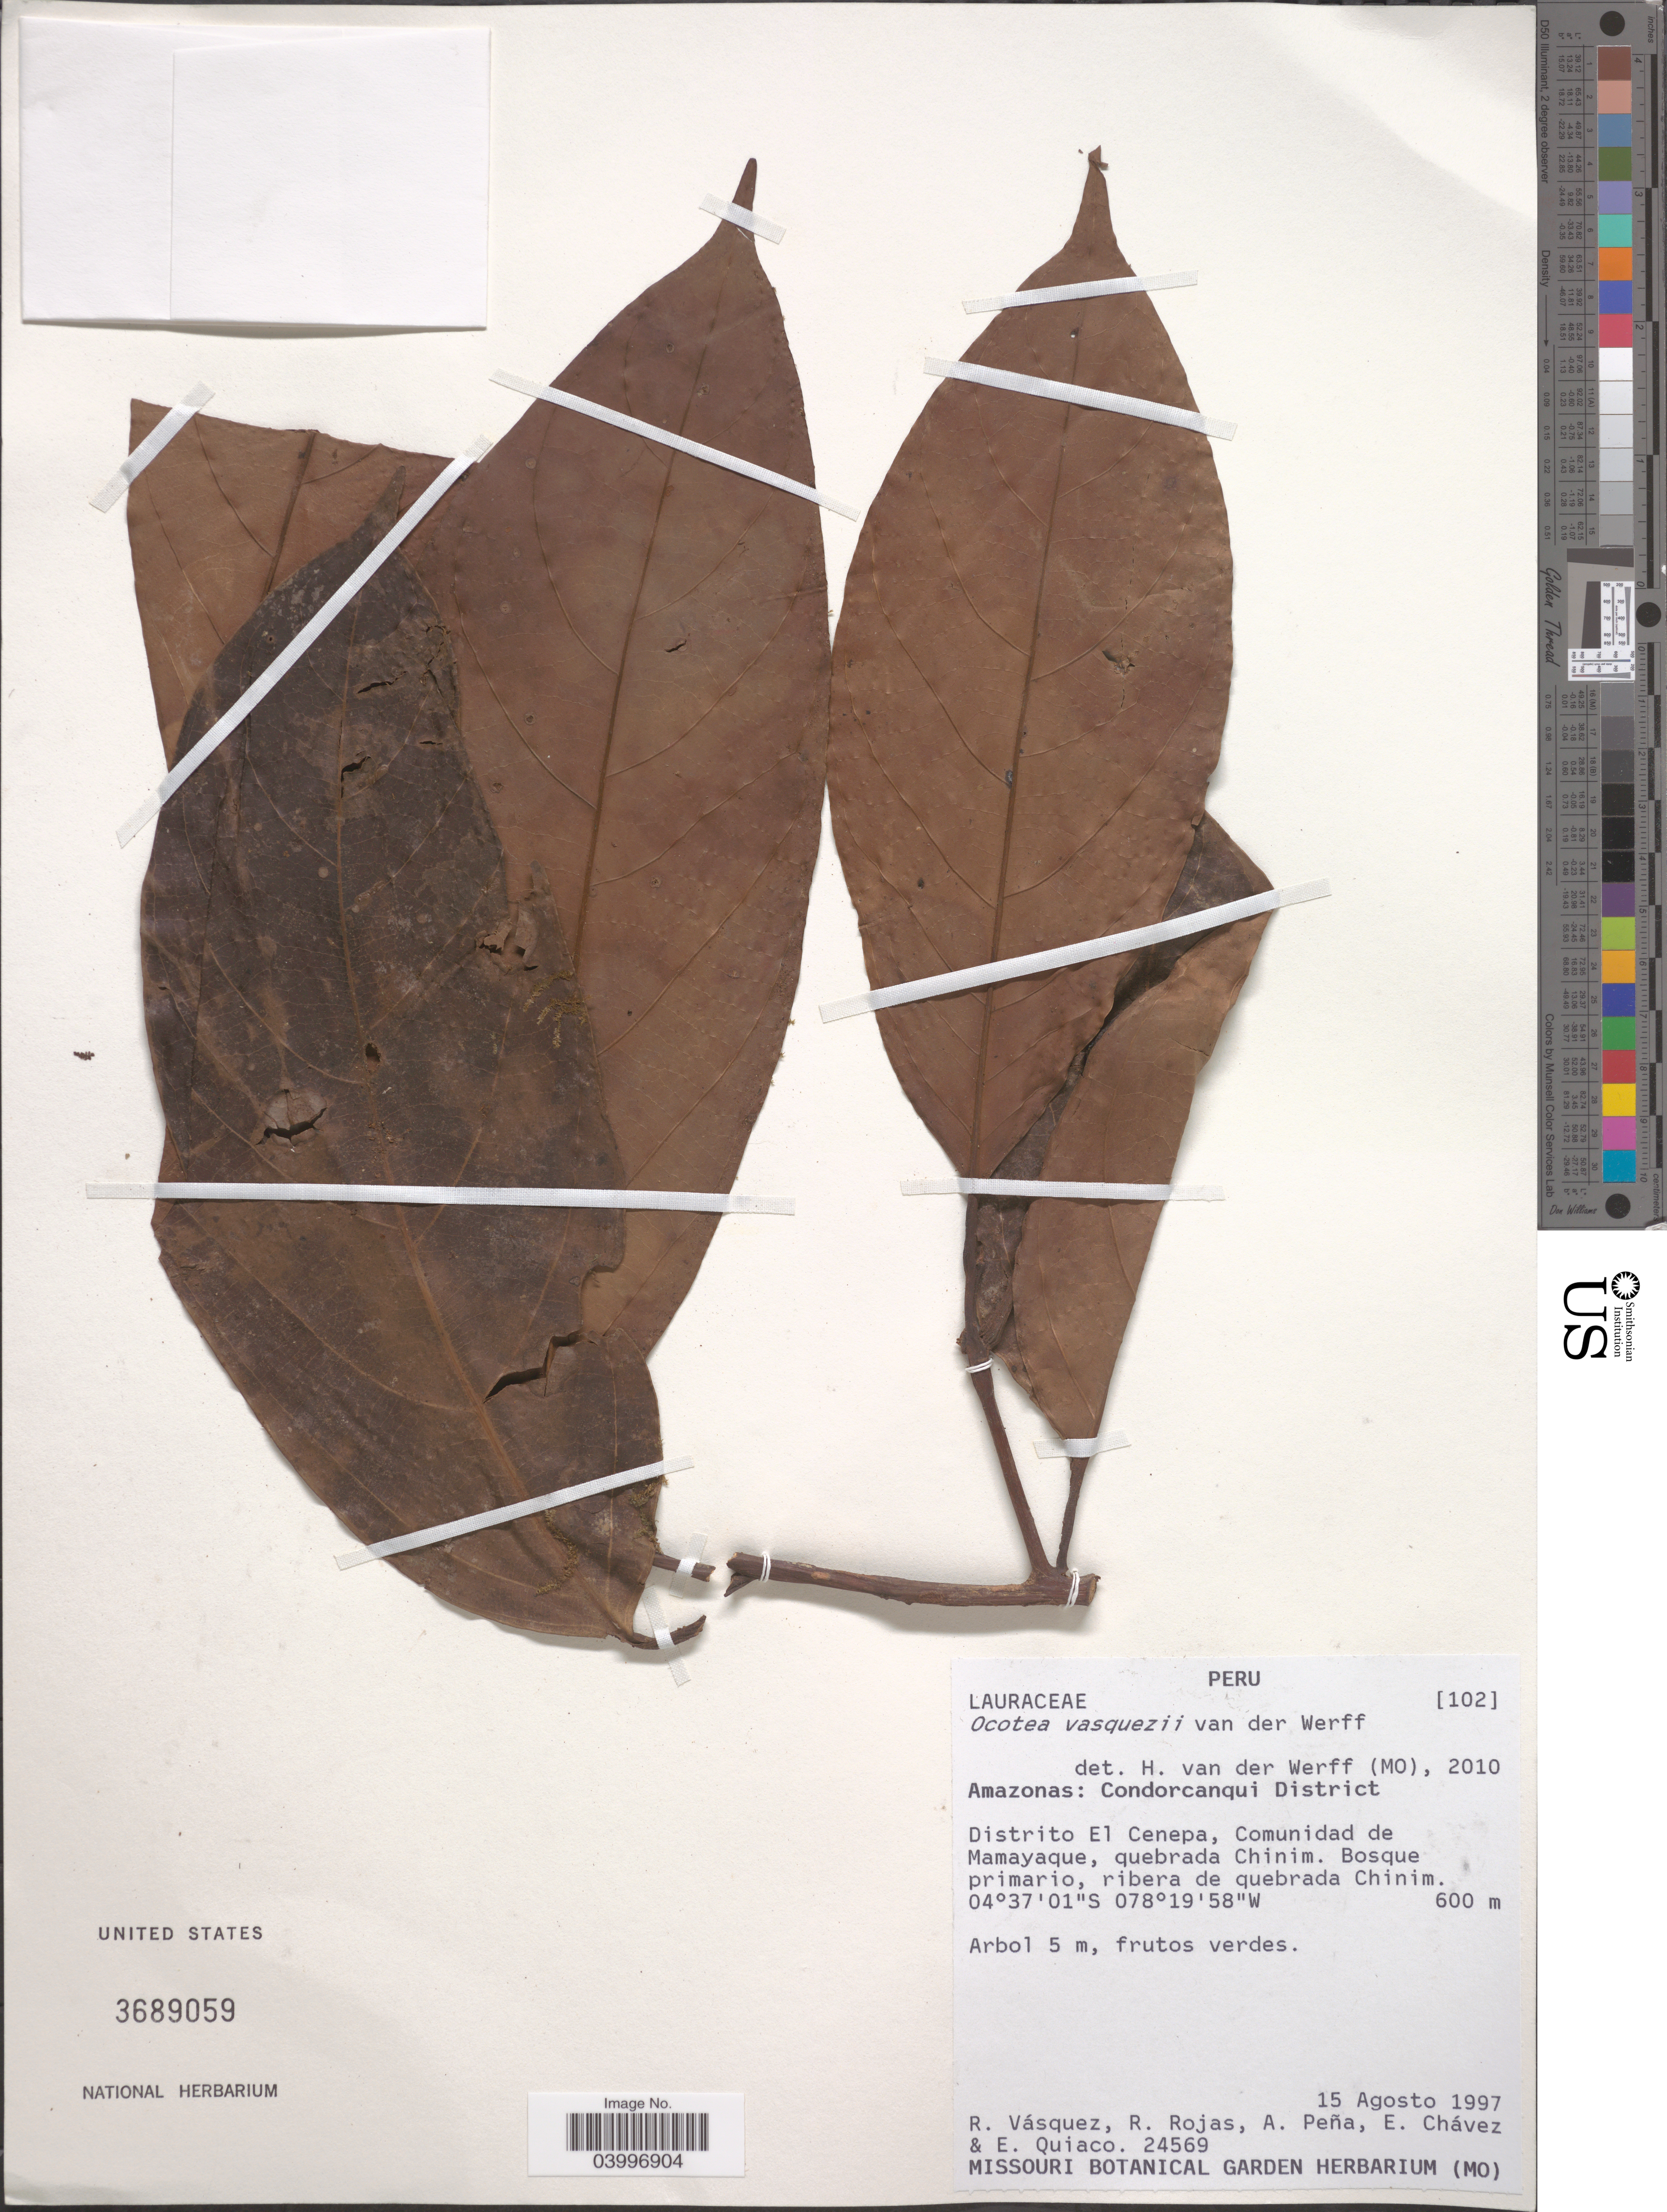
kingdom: Plantae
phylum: Tracheophyta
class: Magnoliopsida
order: Laurales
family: Lauraceae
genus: Ocotea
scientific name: Ocotea vasquezii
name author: van der Werff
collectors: R. Vásquez, R. Rojas, A. Peña, E. Chávez & E. Quiaco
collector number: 24569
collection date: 1997-08-15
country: Peru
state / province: Amazonas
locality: Condorcanqui District. Distrito El Cenepa, Comunidad de Mamayaque, quebrada Chinim.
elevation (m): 600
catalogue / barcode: US 3689059